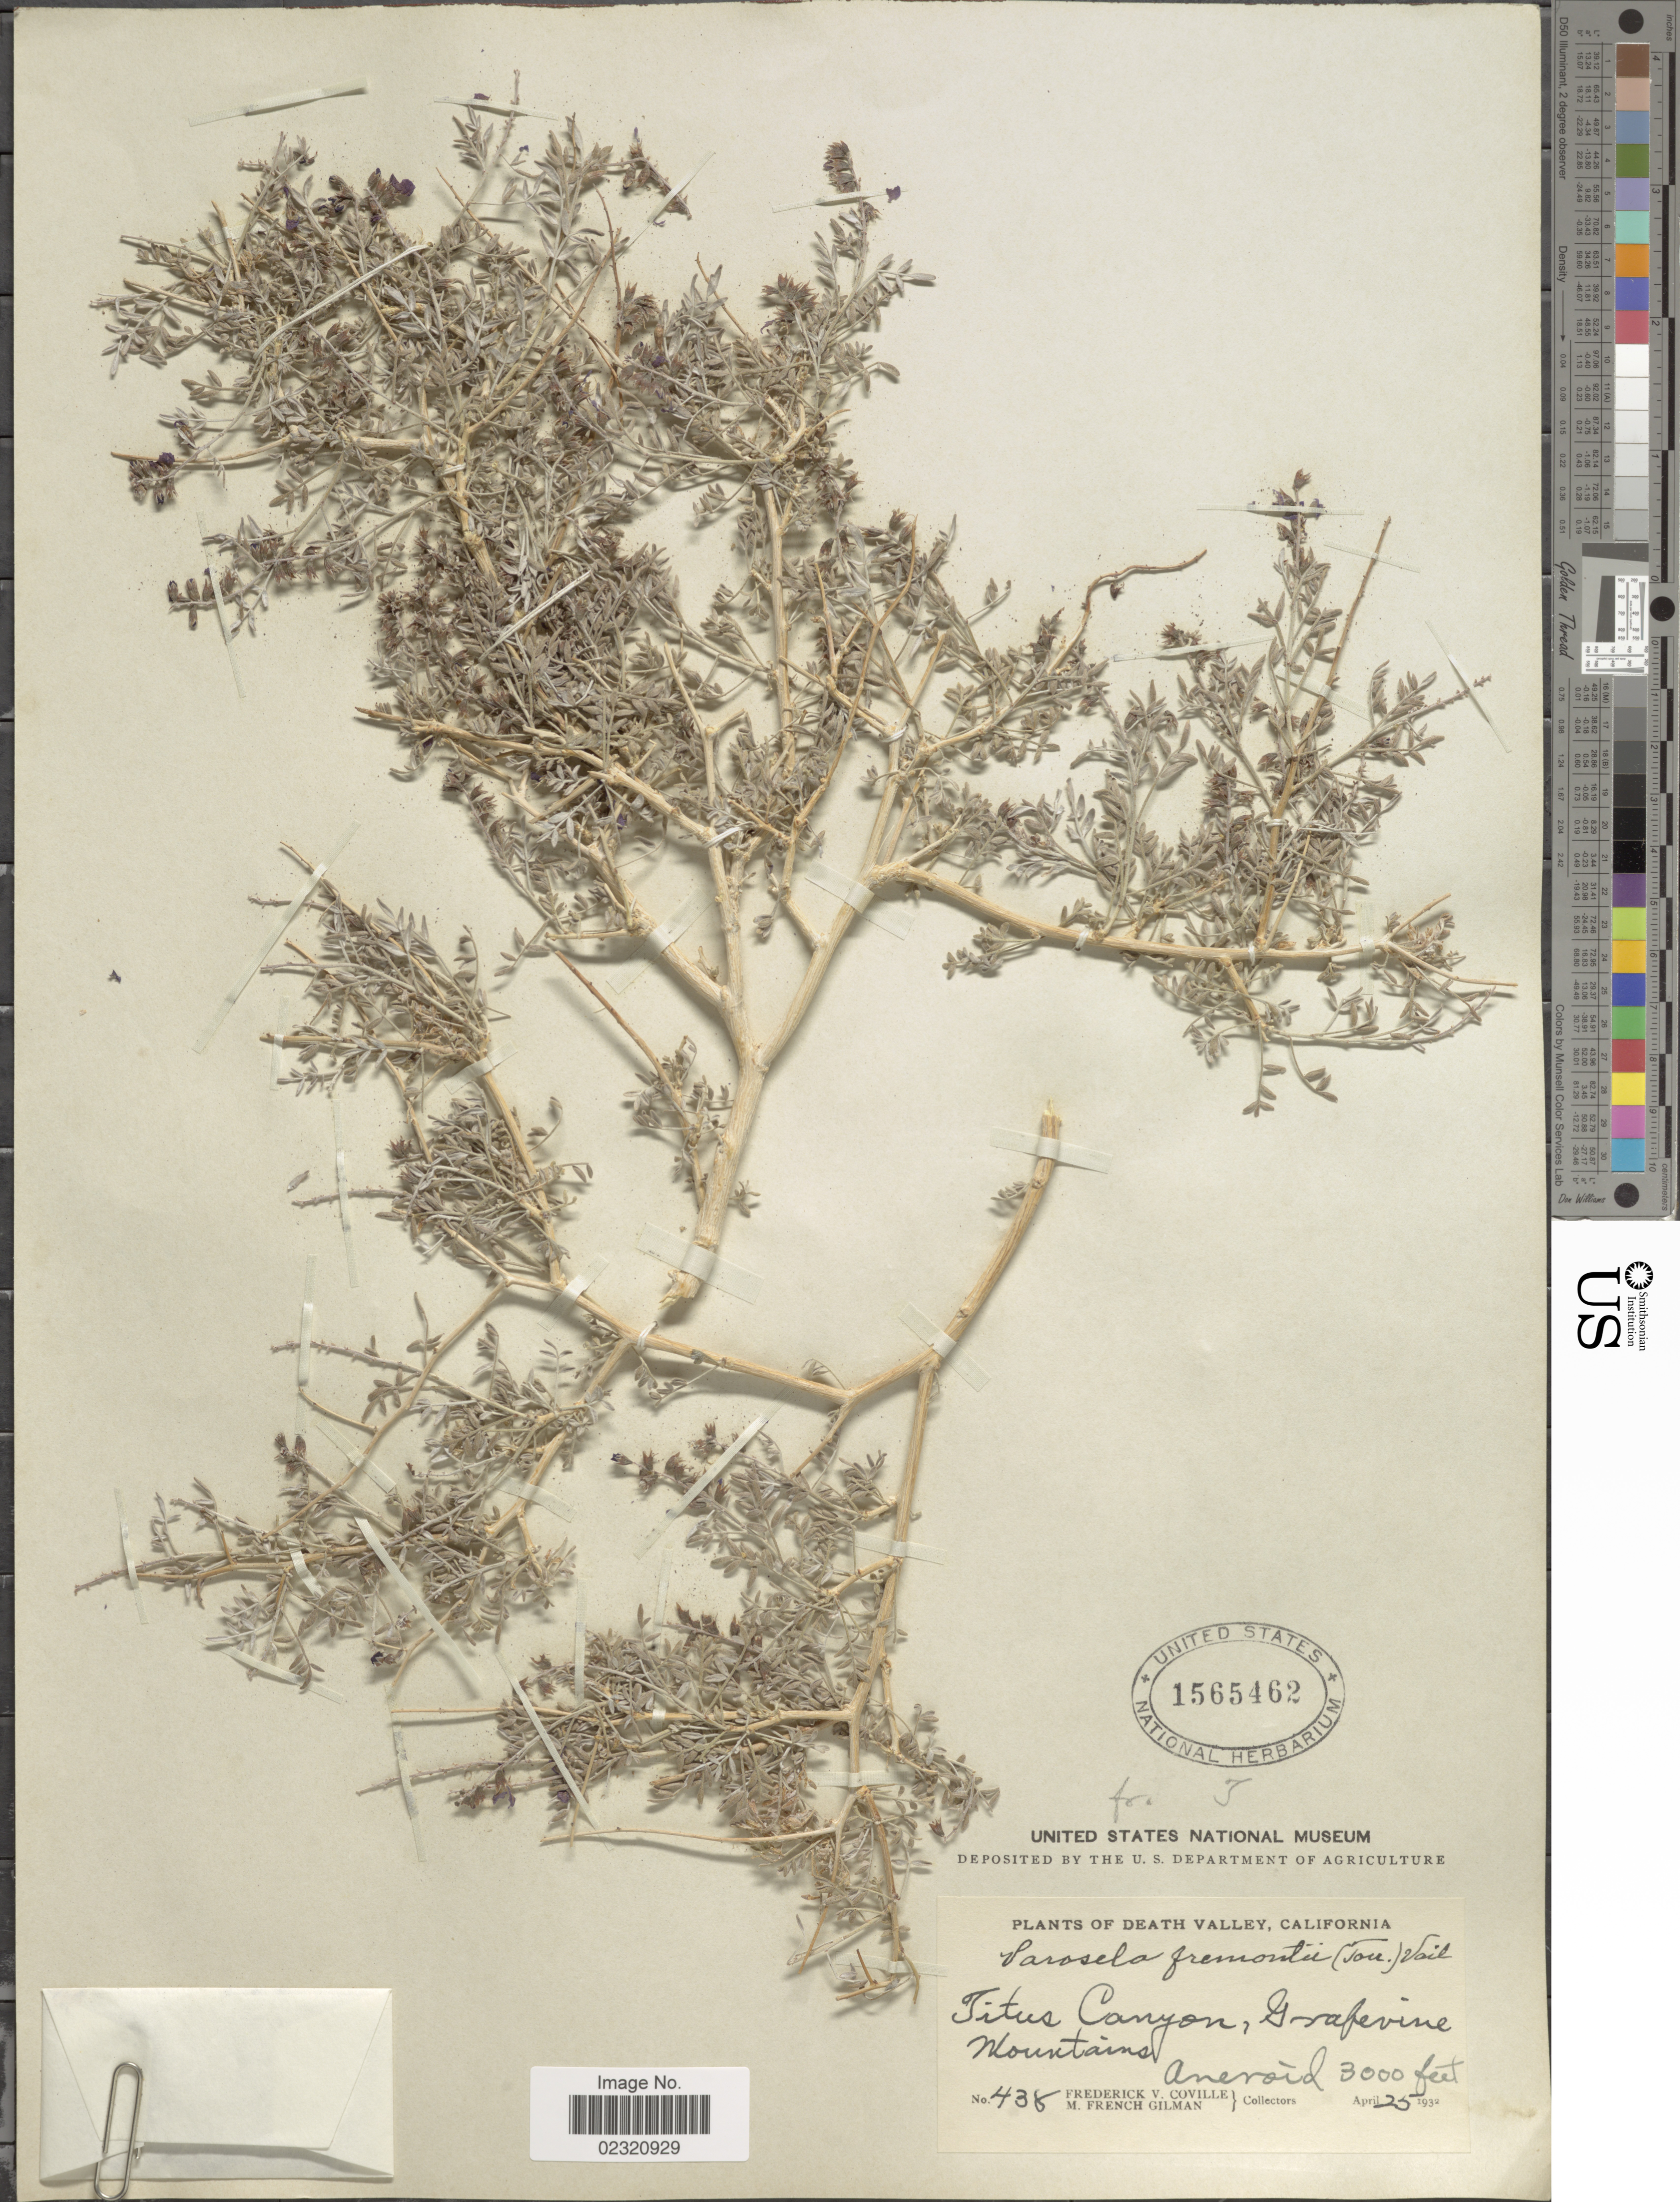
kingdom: Plantae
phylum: Tracheophyta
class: Magnoliopsida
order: Fabales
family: Fabaceae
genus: Psorothamnus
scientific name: Psorothamnus sp.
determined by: Strong, M. T., (US), Smithsonian Institution - National Museum of Natural History (UNITED STATES)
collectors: F. V. Coville & M. F. Gilman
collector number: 438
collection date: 1932-04-25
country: United States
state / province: California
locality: Death Valley, Titus Canyon, Grafevine Mountains, aneroid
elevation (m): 914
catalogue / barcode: US 1565462